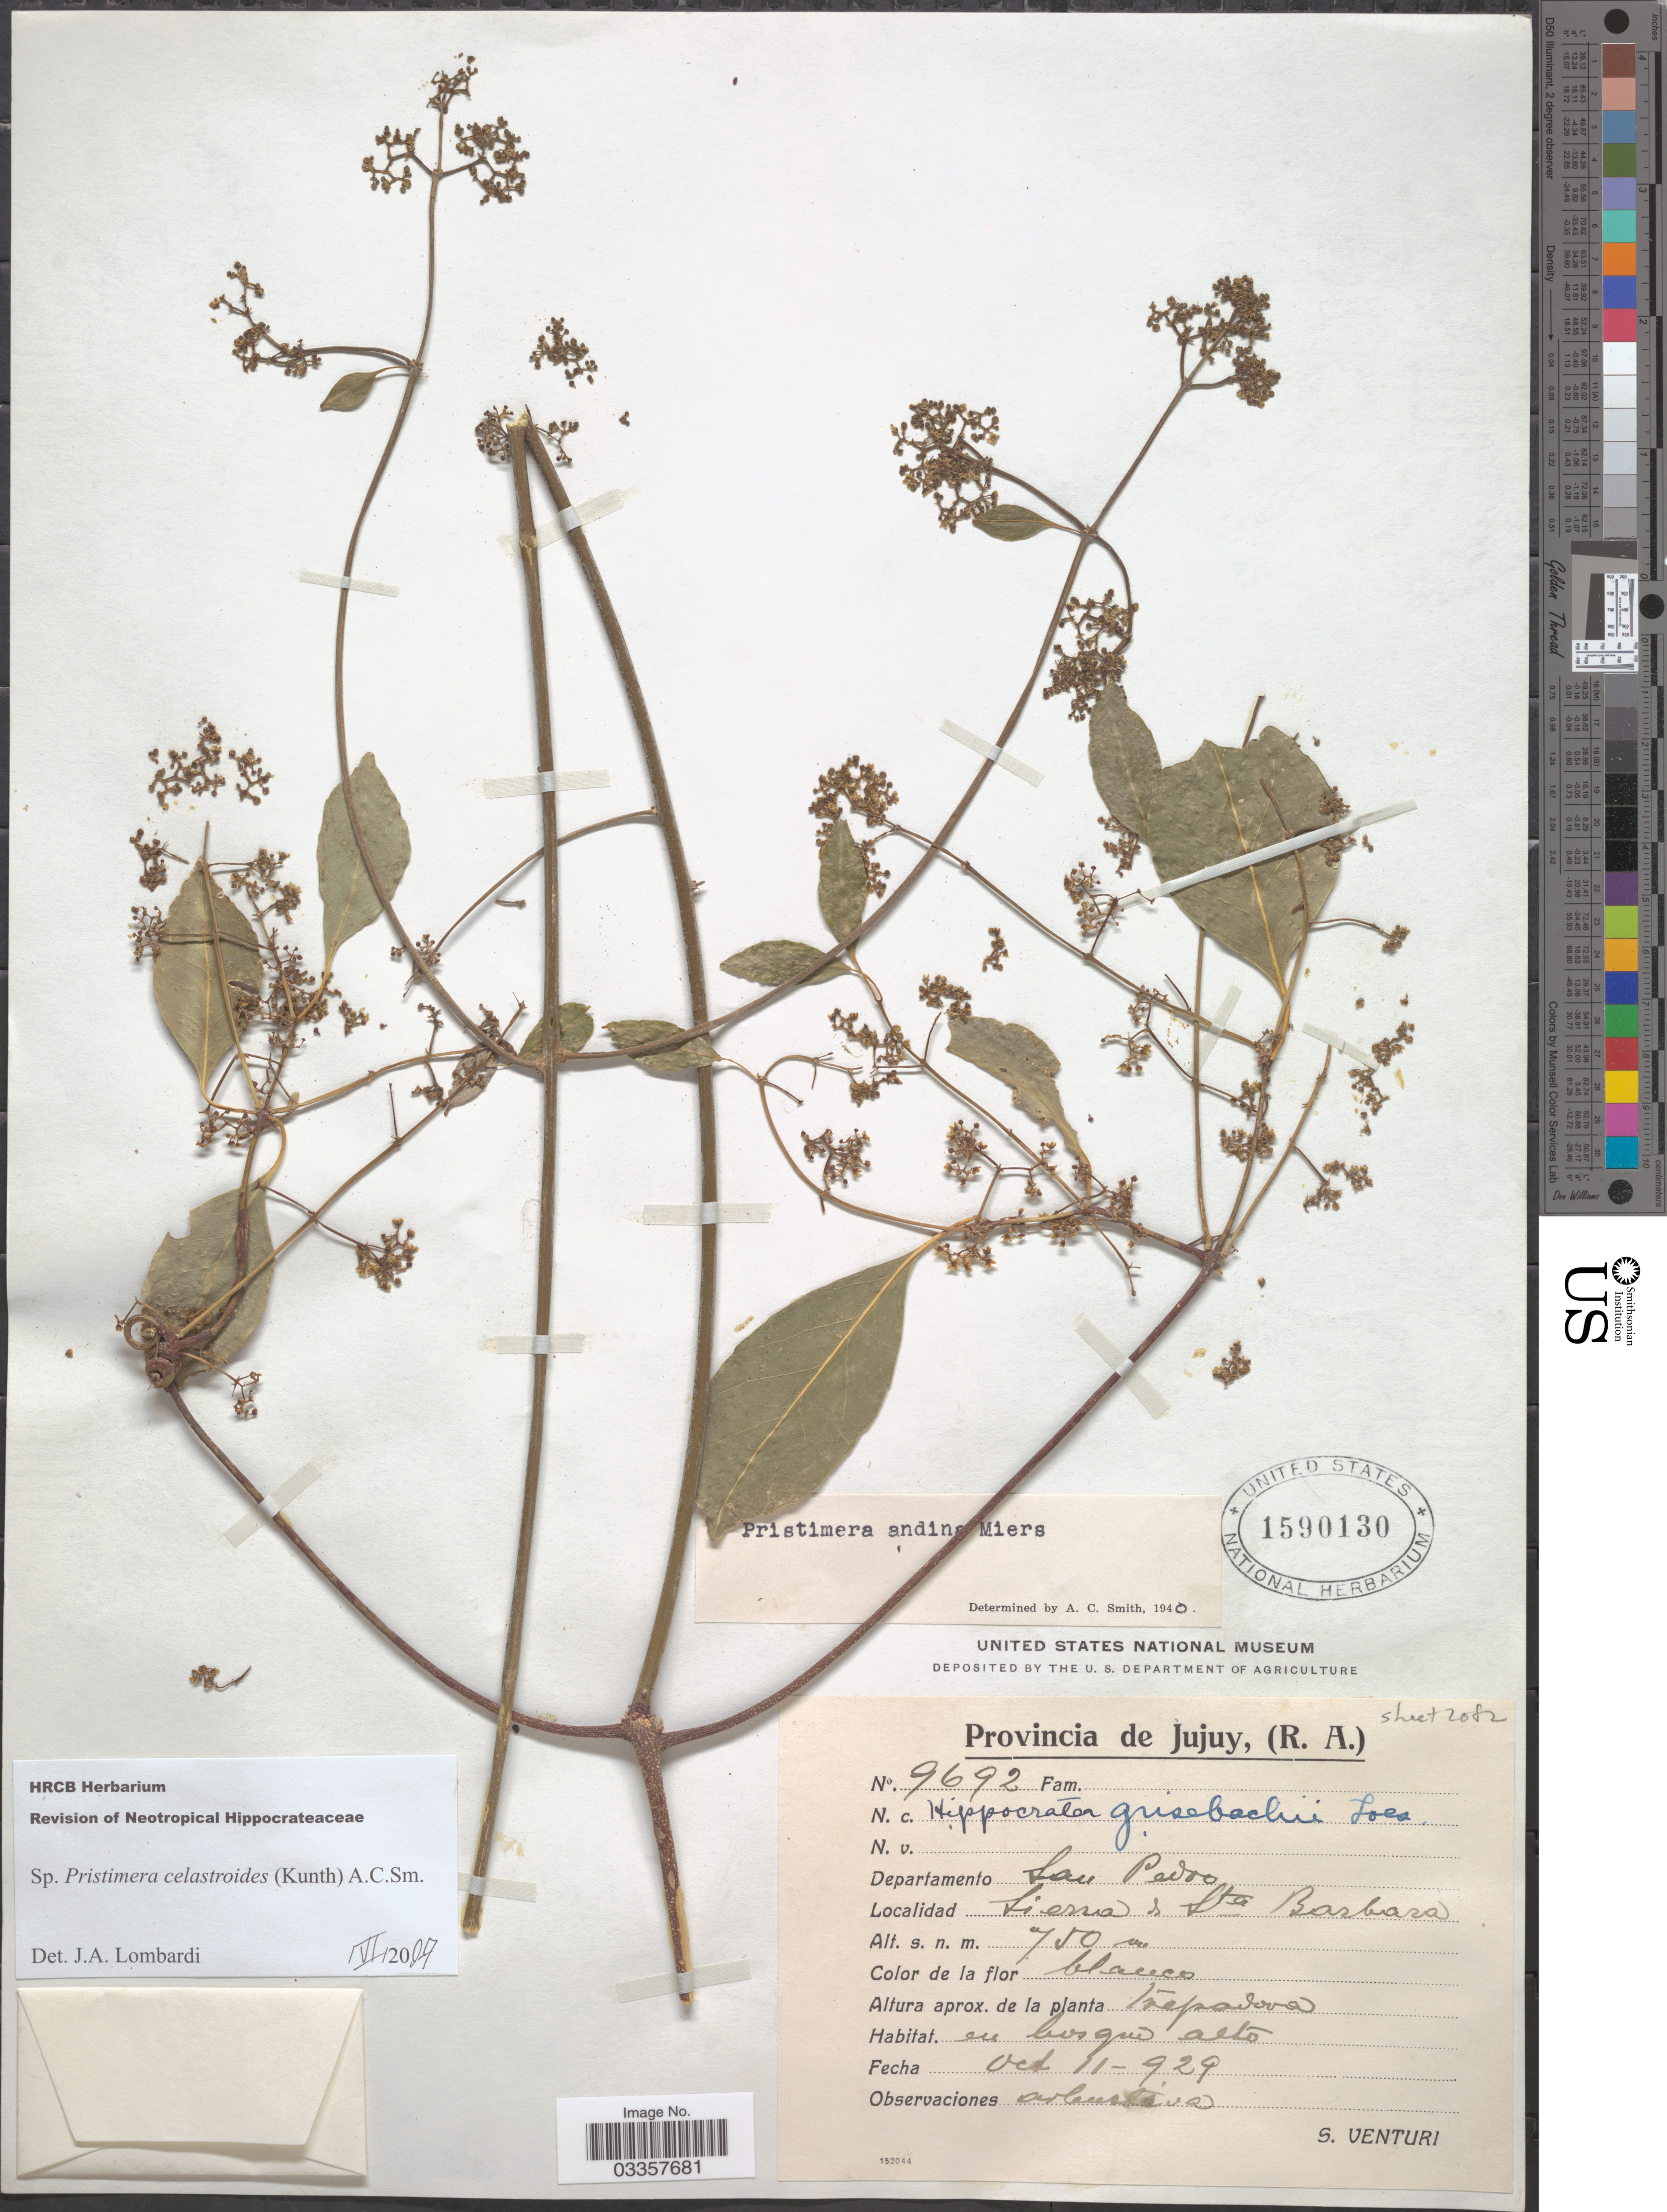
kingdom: Plantae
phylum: Tracheophyta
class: Magnoliopsida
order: Celastrales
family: Celastraceae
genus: Pristimera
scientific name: Pristimera celastroides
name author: (Kunth) A.C. Sm.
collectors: S. Venturi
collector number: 9692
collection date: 1929-10-11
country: Argentina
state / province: Jujuy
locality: Departamento San Pedro. Sierra de Sta. Barbara.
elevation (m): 750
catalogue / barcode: US 1590130